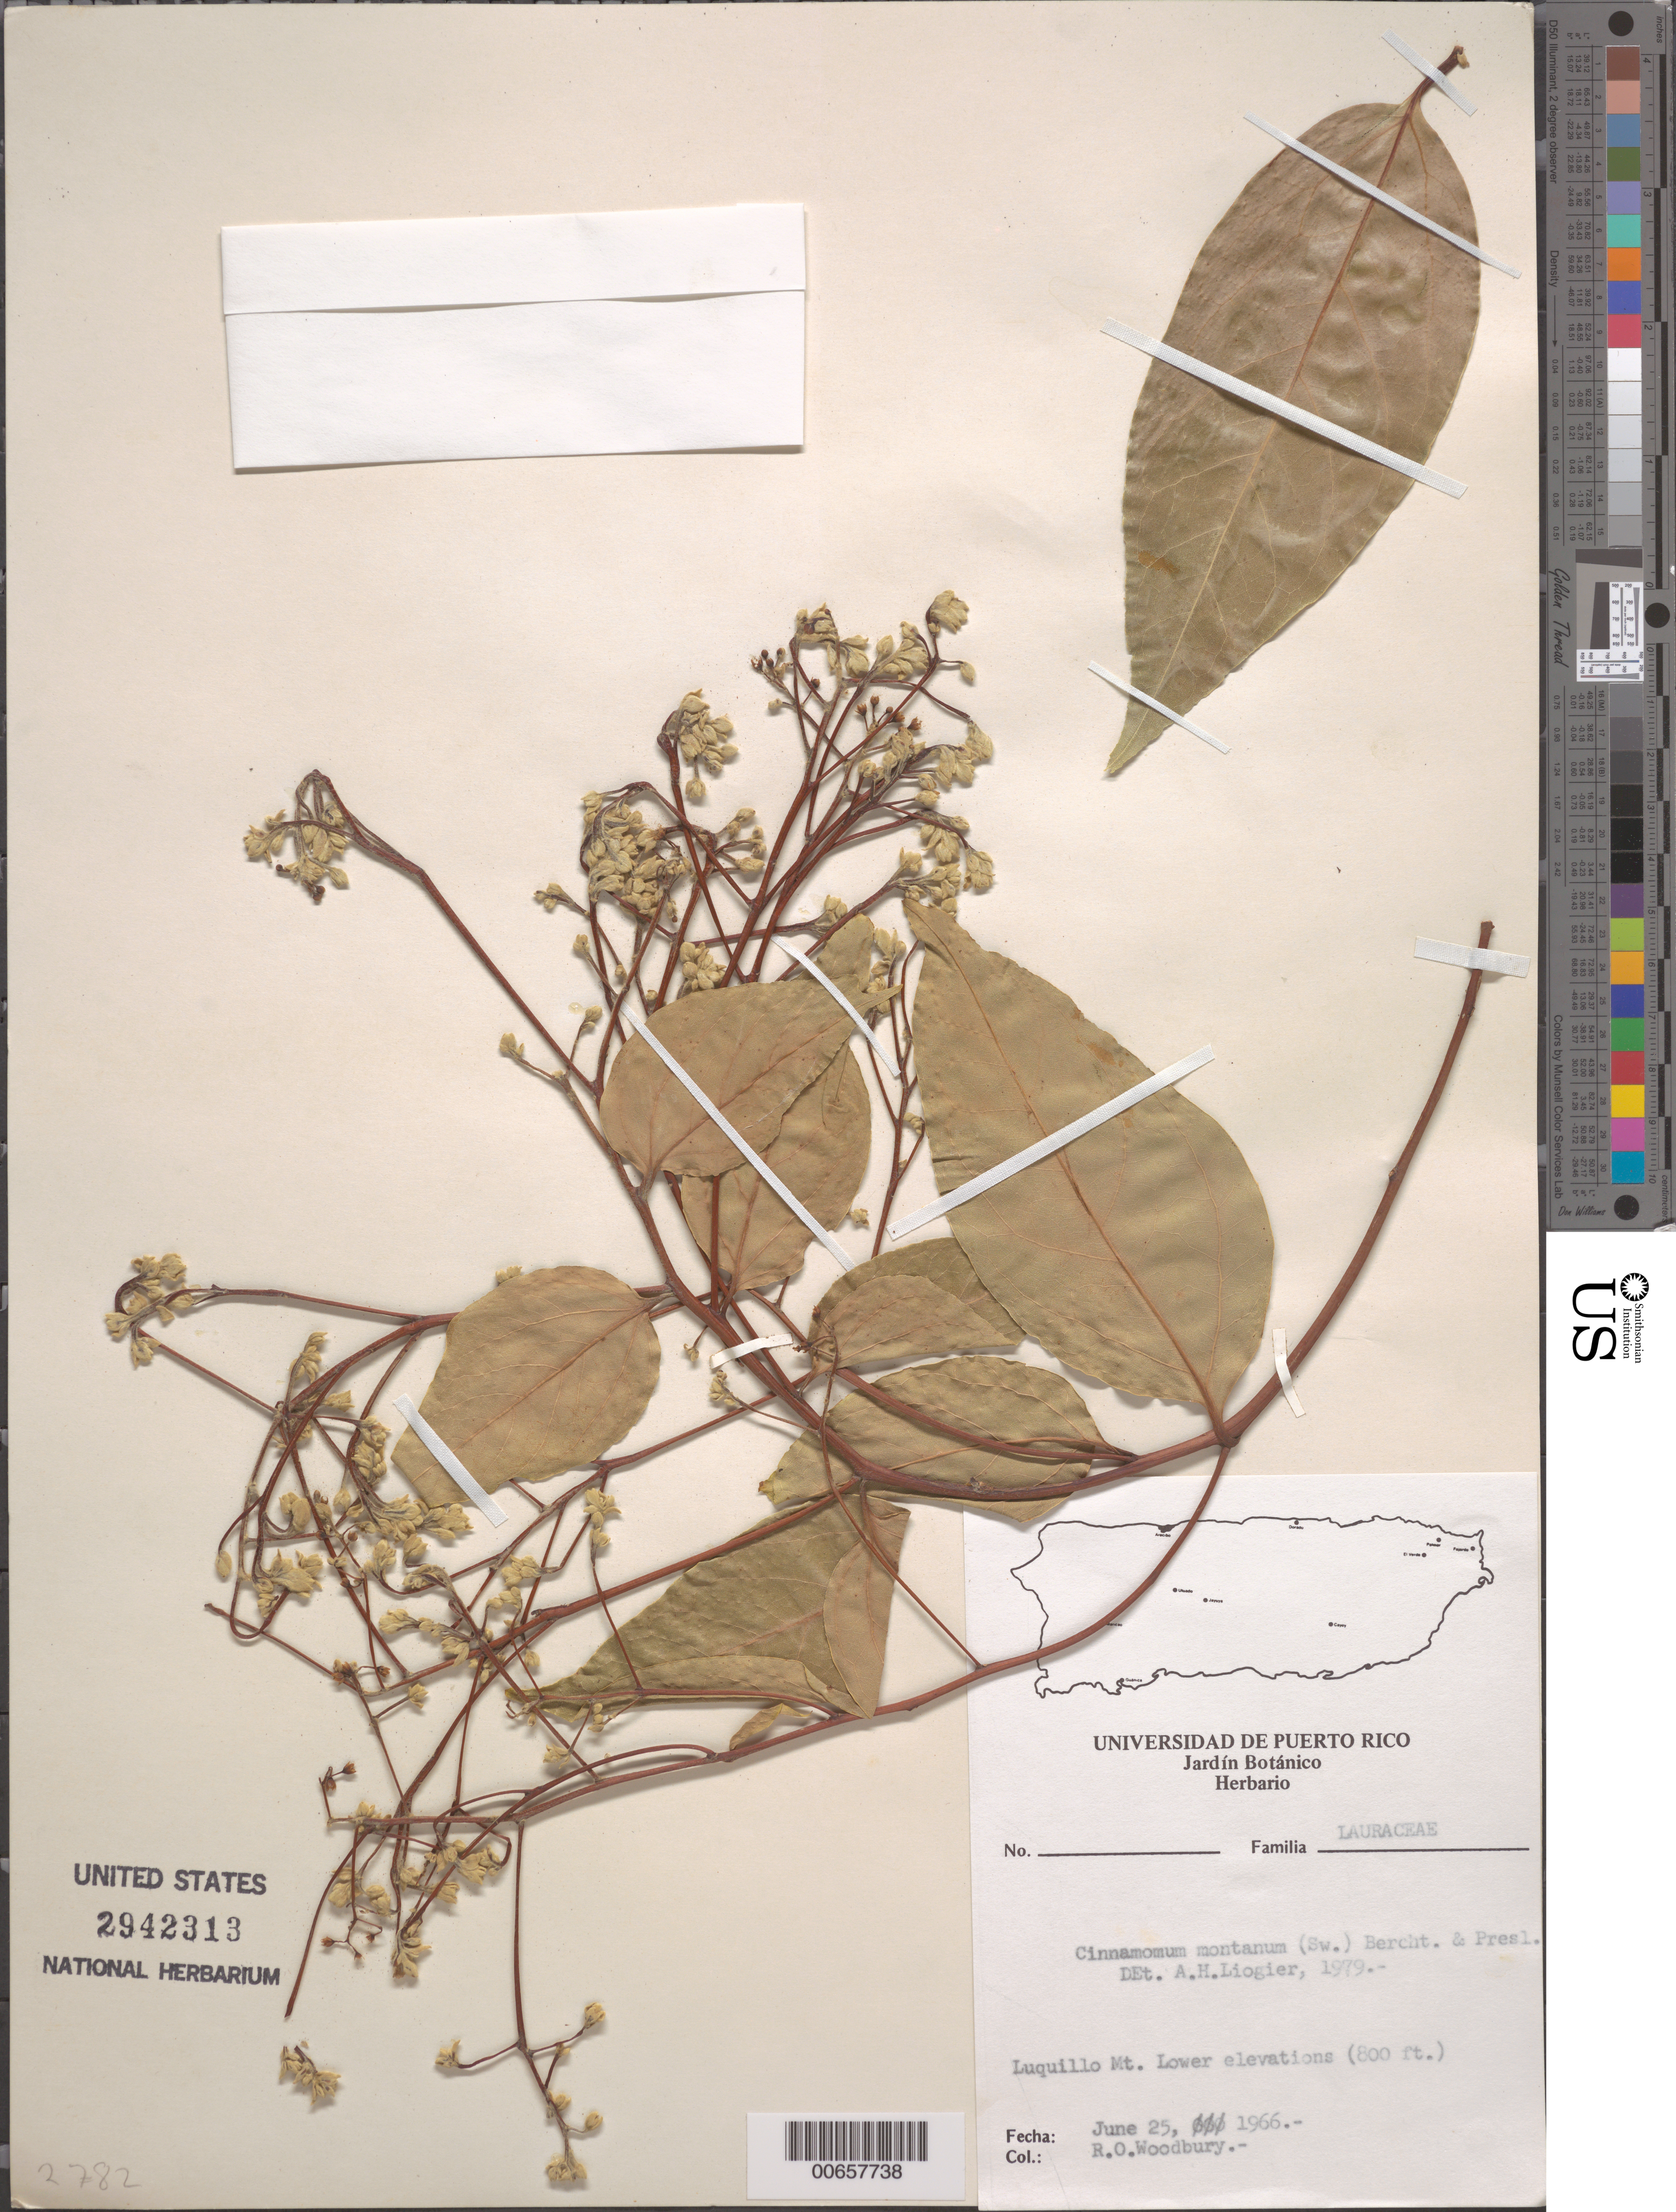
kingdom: Plantae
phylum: Tracheophyta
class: Magnoliopsida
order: Laurales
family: Lauraceae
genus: Cinnamomum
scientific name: Cinnamomum montanum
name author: (Sw.) J. Presl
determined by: Liogier, Alain H.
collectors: R. O. Woodbury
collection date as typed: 25 Jun 1966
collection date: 1966-06-25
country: Puerto Rico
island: Greater Antilles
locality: Luquillo Mt.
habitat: Lower elevations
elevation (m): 244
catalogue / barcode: US 2942313